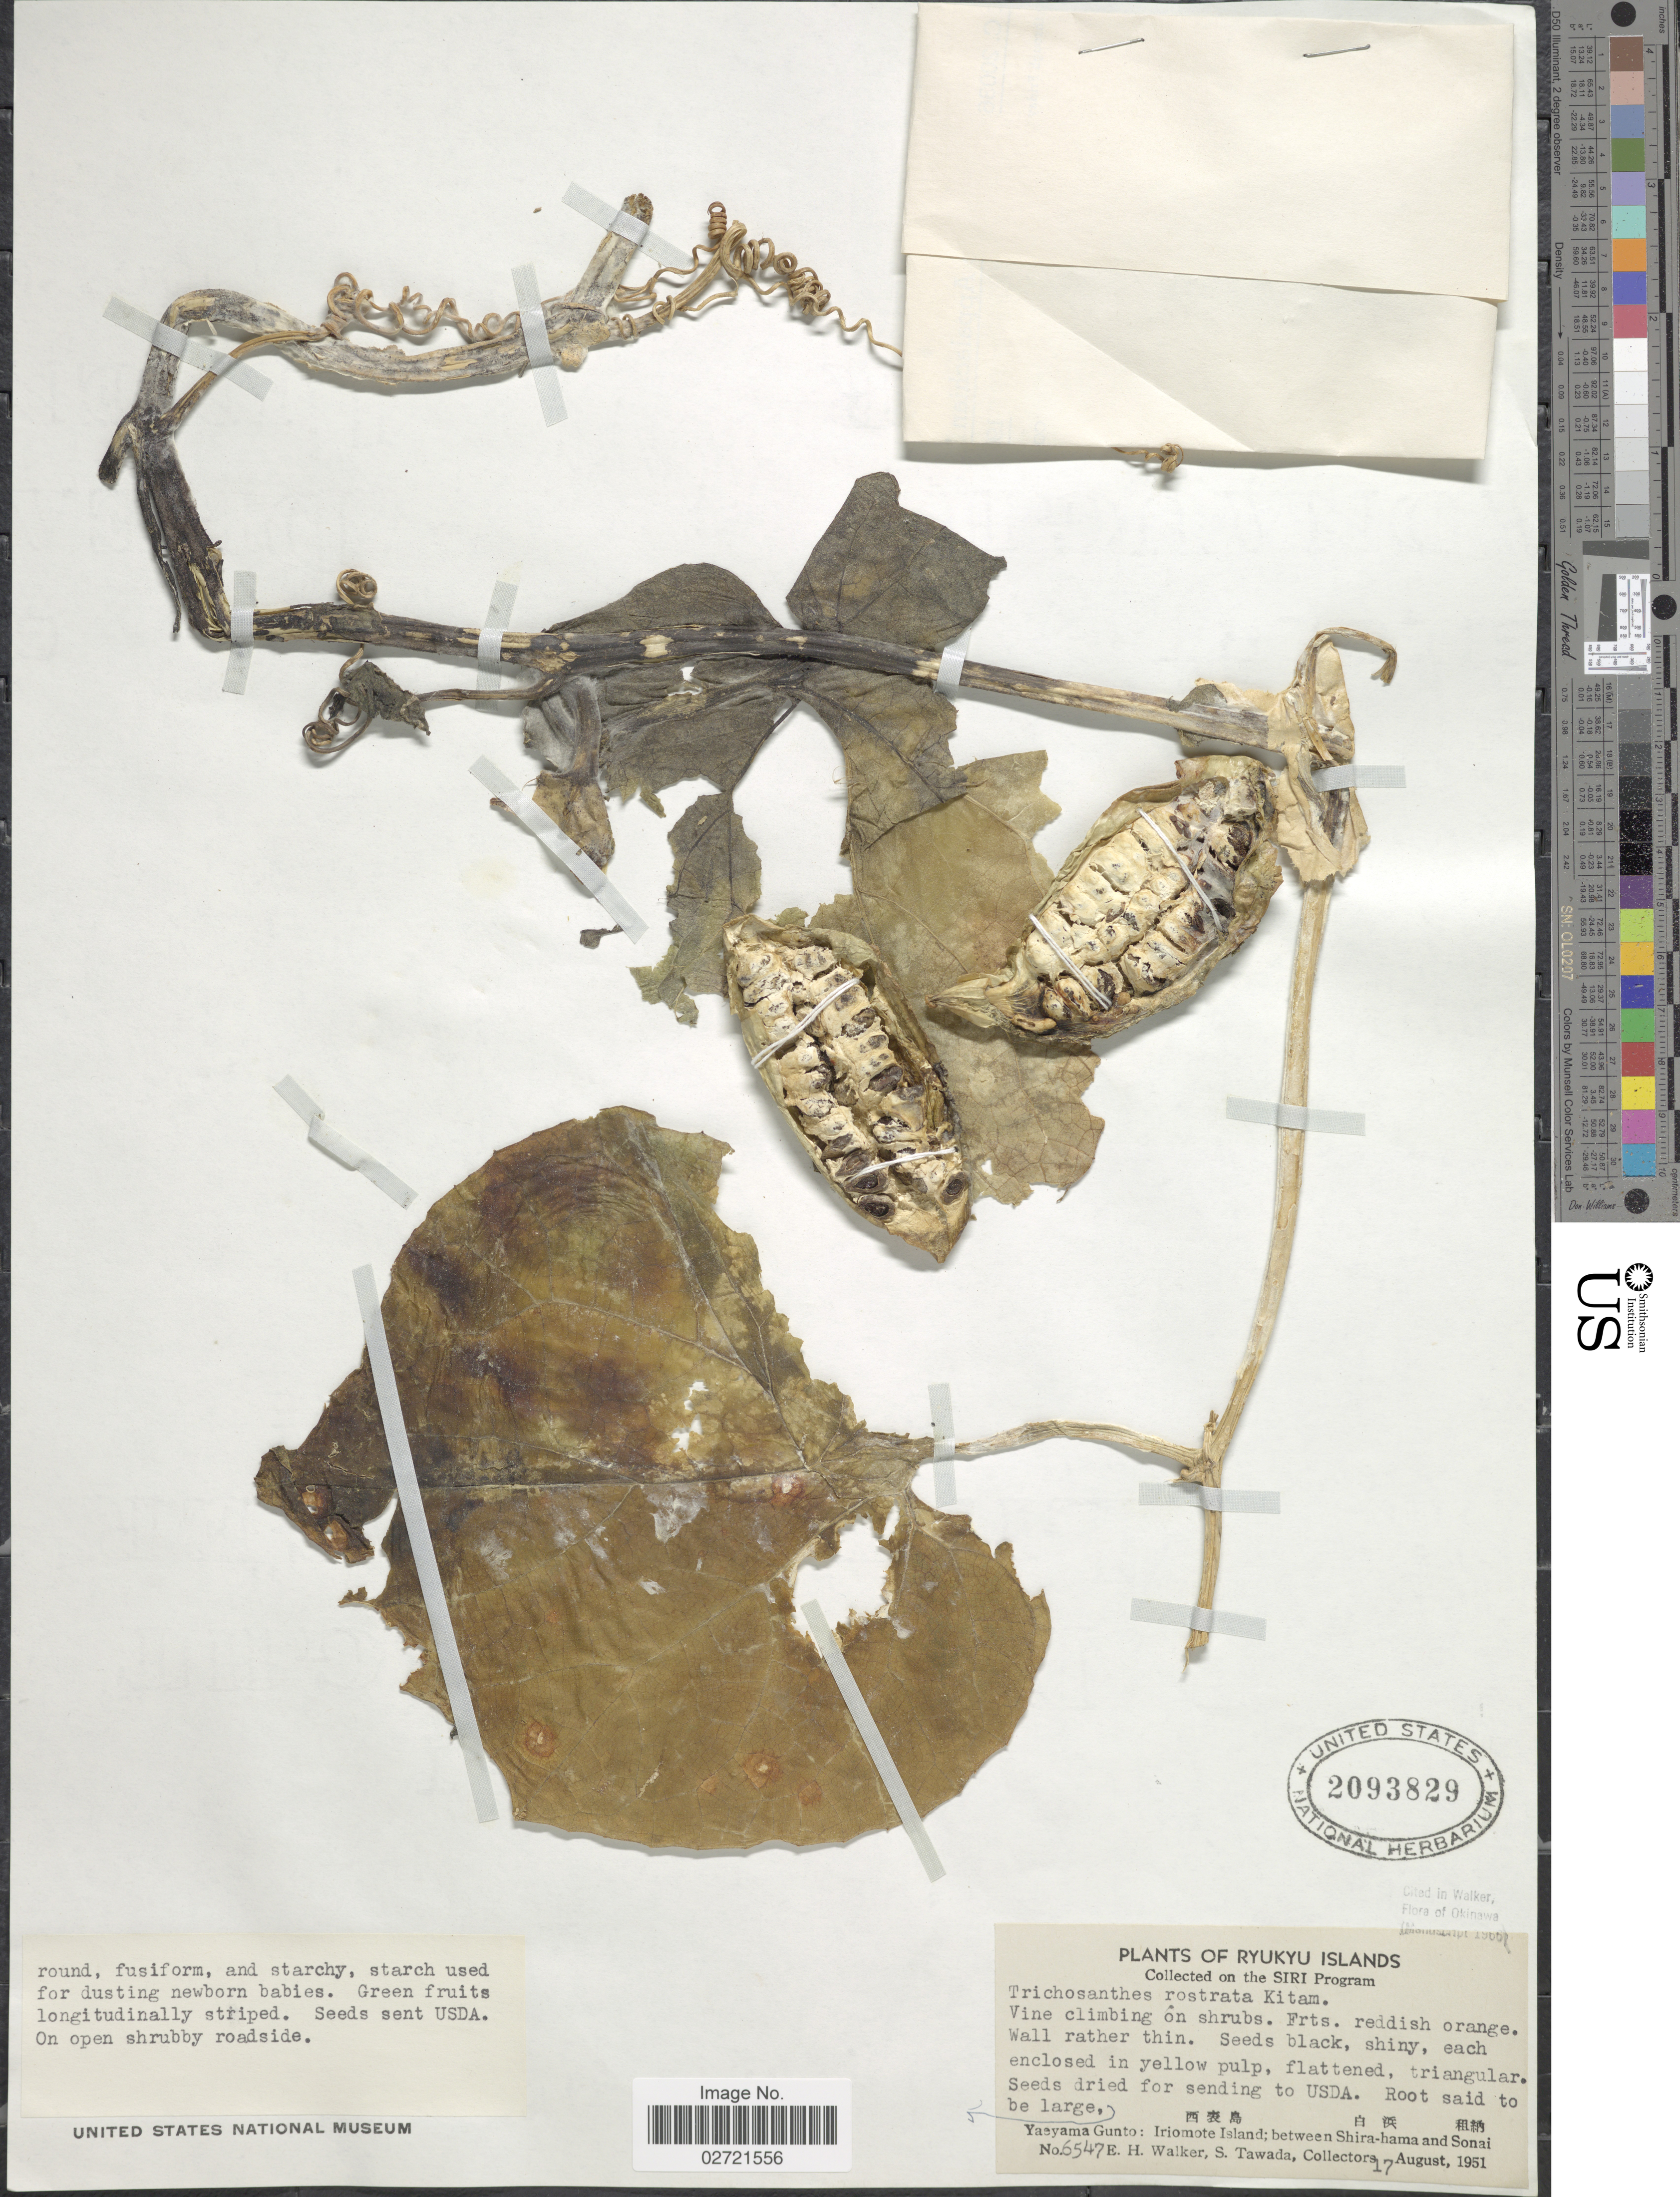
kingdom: Plantae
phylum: Tracheophyta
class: Magnoliopsida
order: Cucurbitales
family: Cucurbitaceae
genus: Trichosanthes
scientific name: Trichosanthes rostrata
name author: Kitamura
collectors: E. H. Walker & S. Tawada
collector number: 6547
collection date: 1951-08-17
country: Japan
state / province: Okinawa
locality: Ryukyu Islands, Yaeyama Gunto: Iriomote Island: between Shira-hama and Sonai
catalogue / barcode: US 2093829